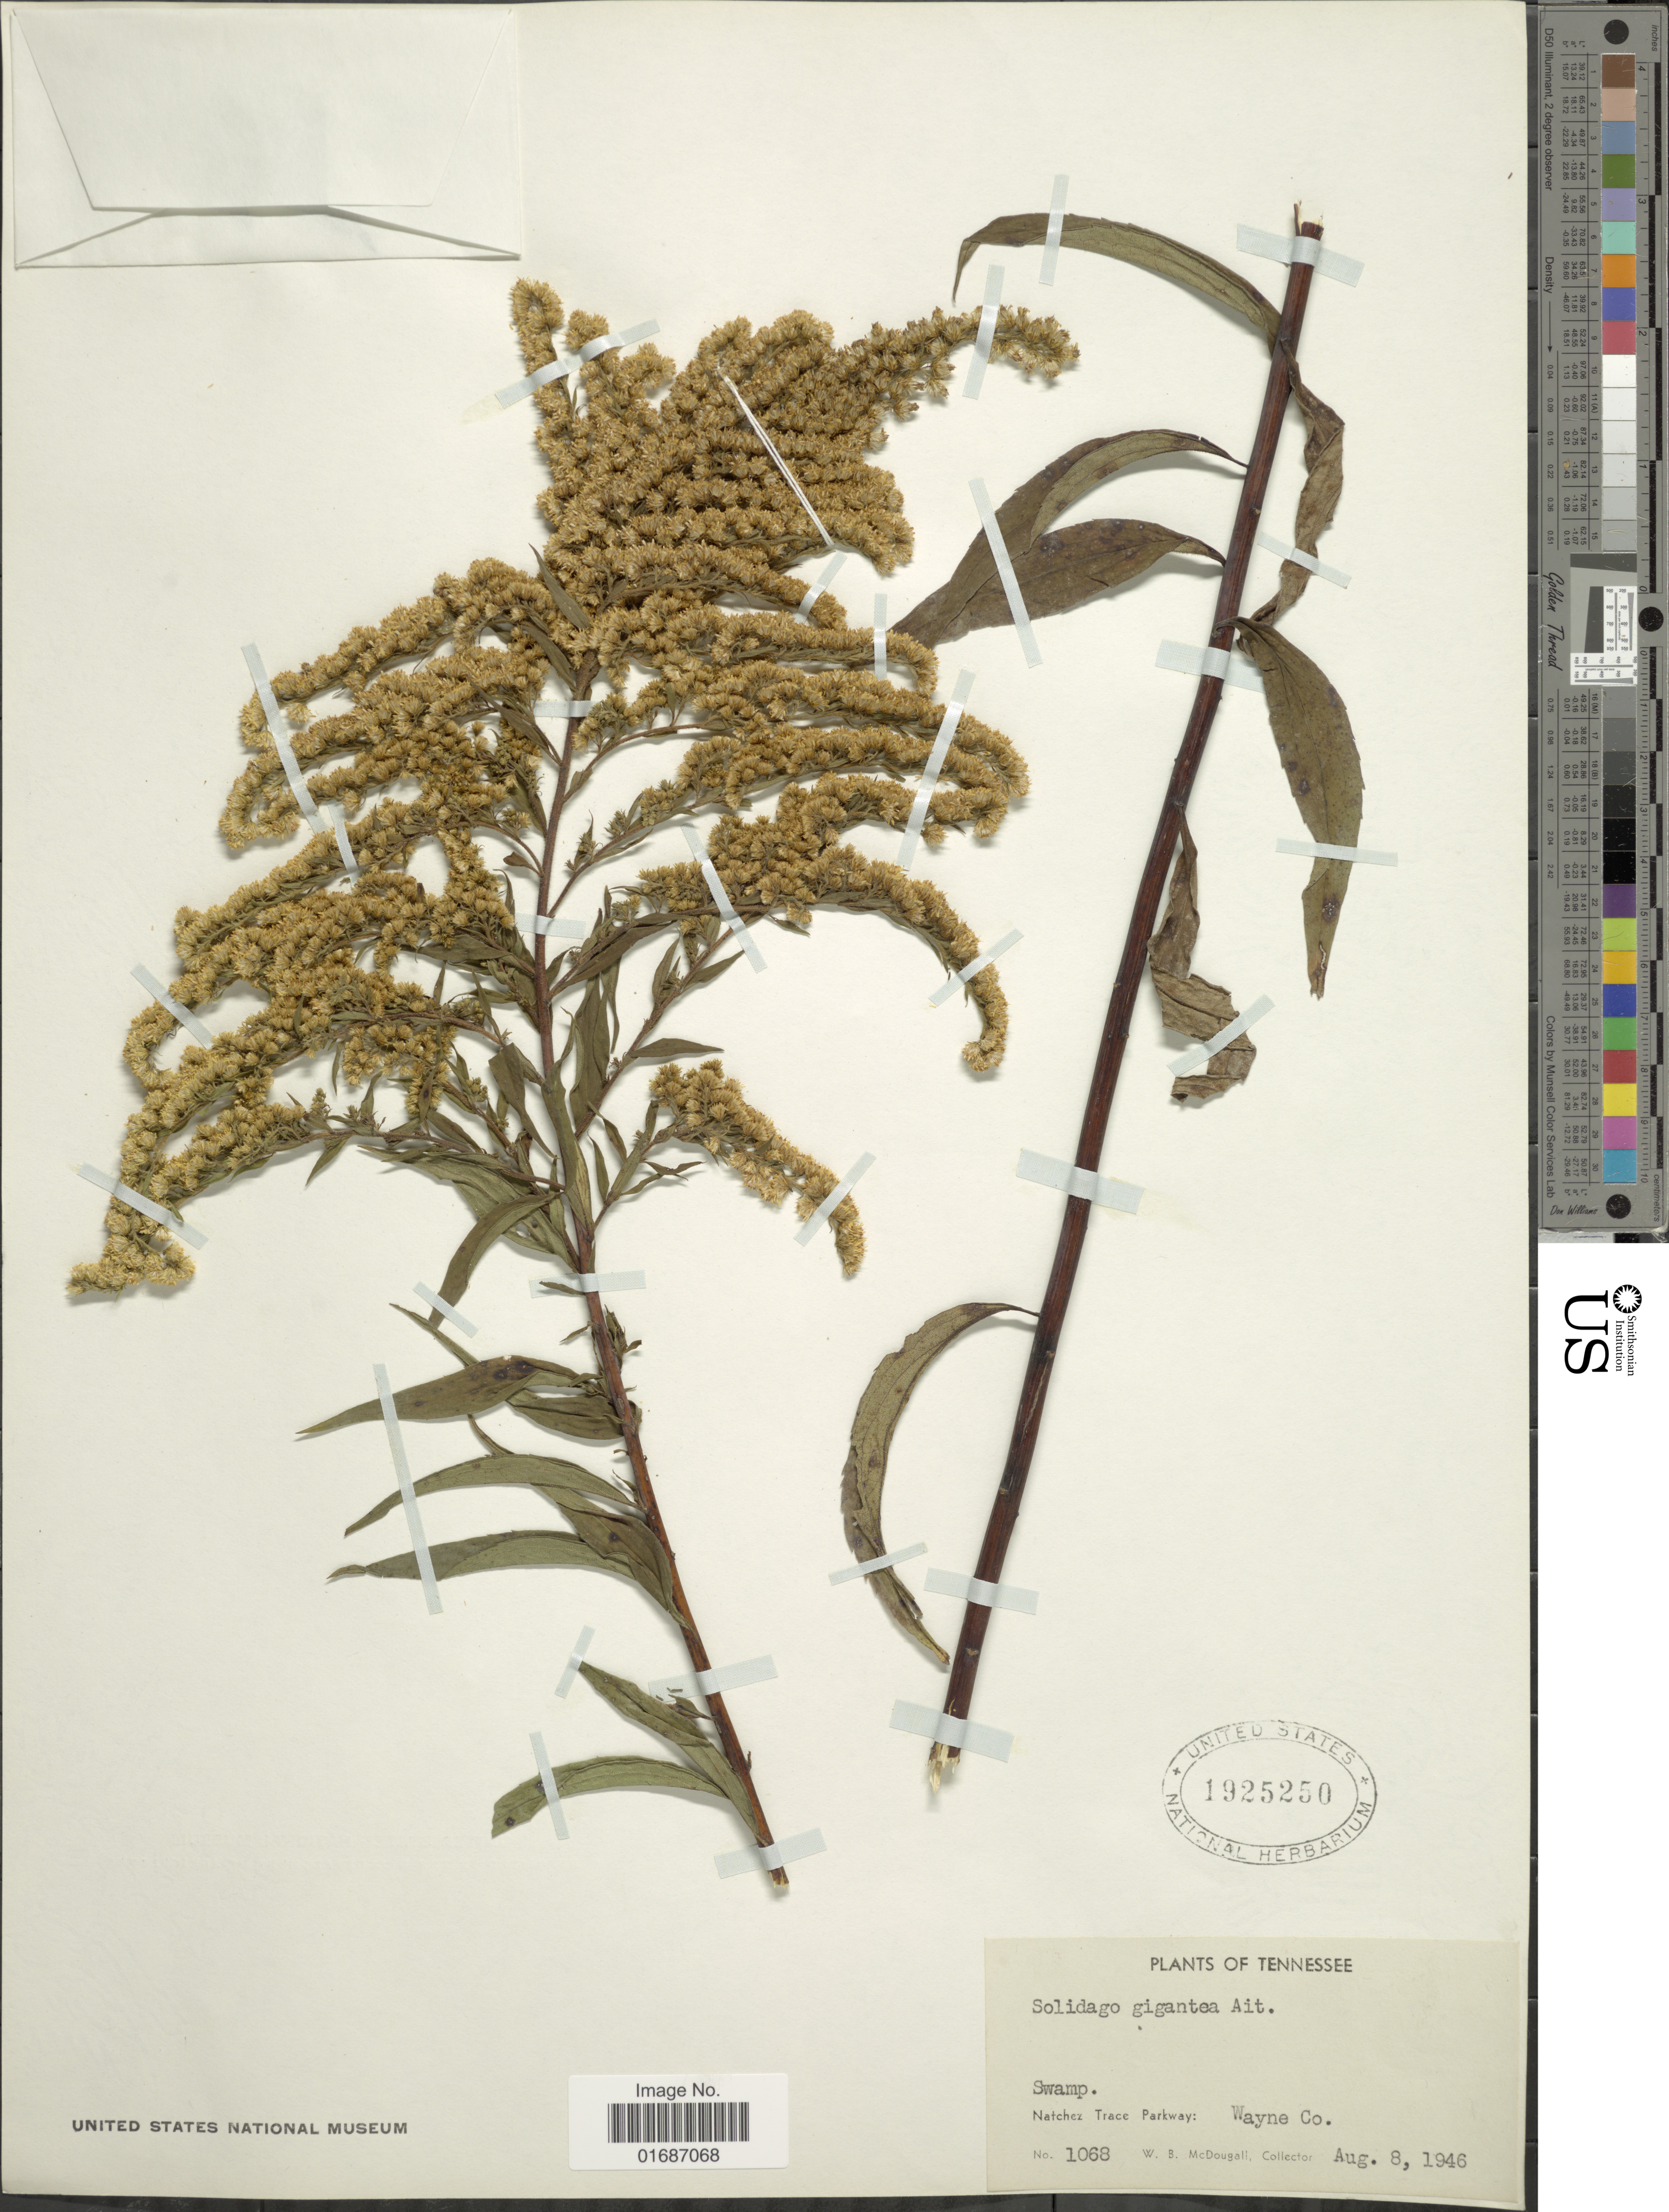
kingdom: Plantae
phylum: Tracheophyta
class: Magnoliopsida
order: Asterales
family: Asteraceae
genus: Solidago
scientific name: Solidago gigantea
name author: Aiton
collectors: W. B. McDougall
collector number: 1068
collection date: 1946-08-08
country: United States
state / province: Tennessee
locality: Natchez Trace Parkway: Wayne Co.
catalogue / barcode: US 1925250